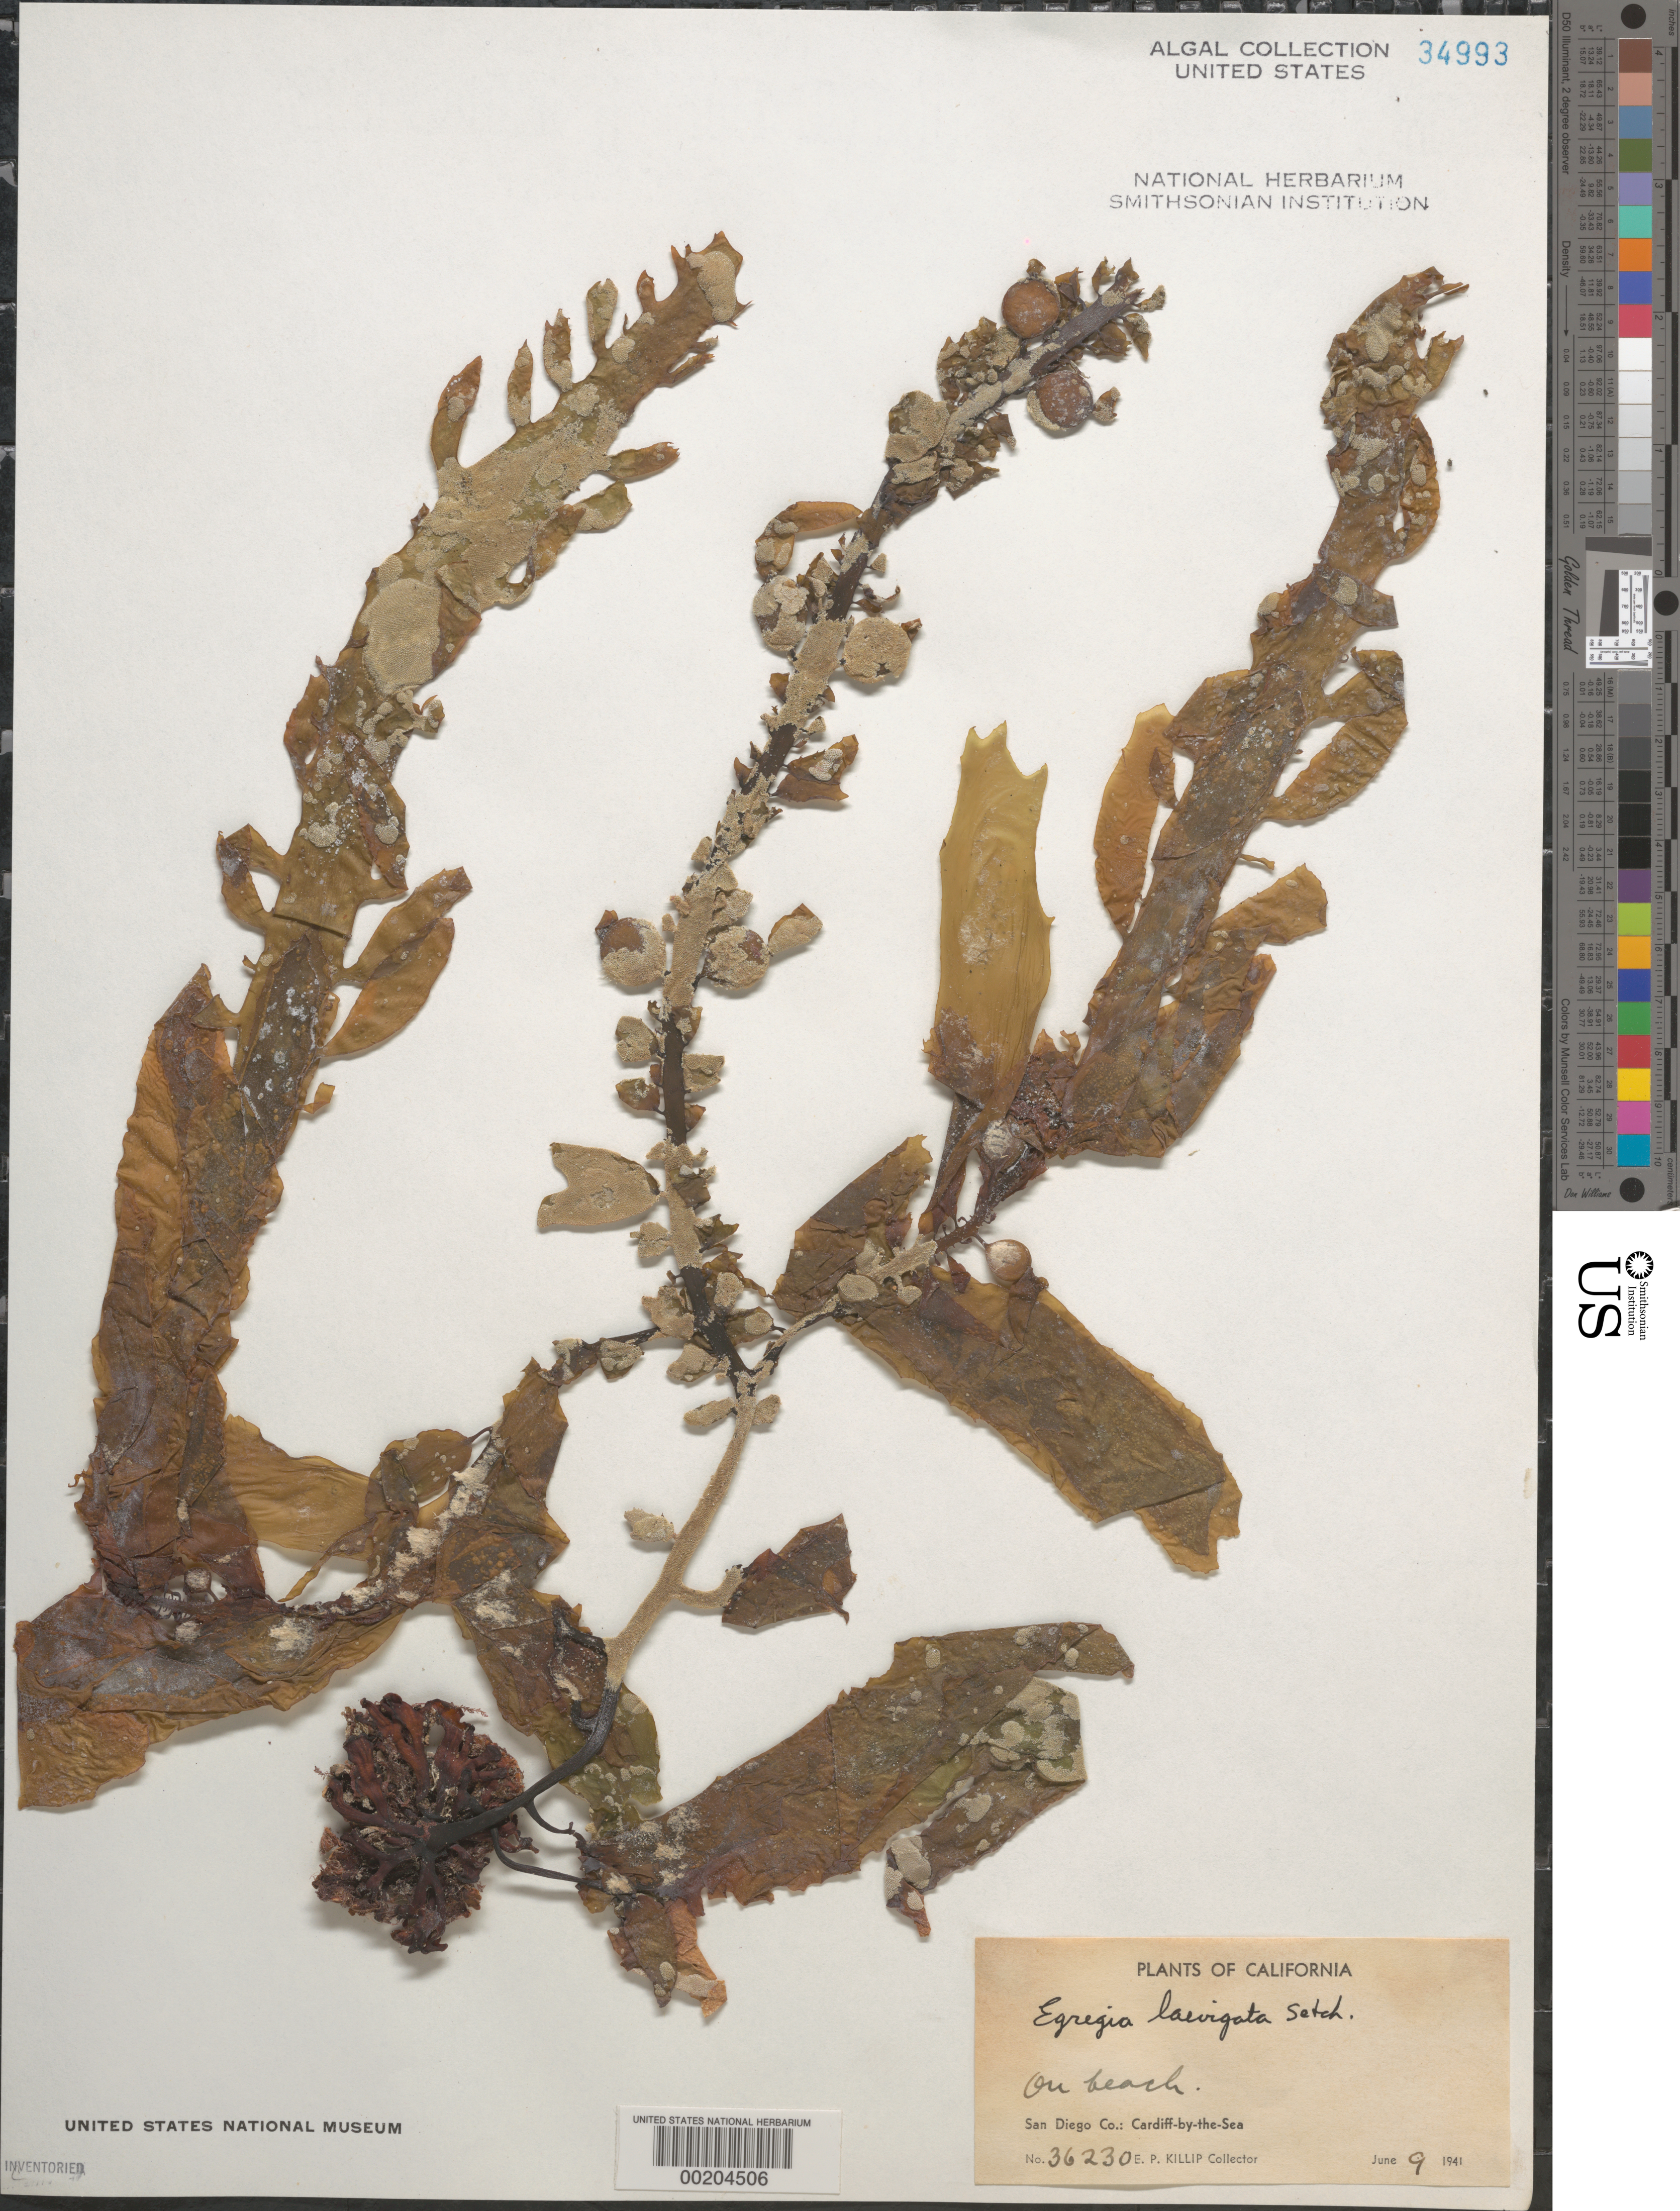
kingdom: Chromista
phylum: Ochrophyta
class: Phaeophyceae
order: Laminariales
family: Lessoniaceae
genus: Egregia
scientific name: Egregia menziesii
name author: (Turner) Aresch.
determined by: Algae name updating Project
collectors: E. P. Killip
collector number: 36230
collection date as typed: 09 Jun 1941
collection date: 1941-06-09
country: United States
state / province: California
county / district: San Diego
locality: Cardiff-by-the-Sea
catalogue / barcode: US 34993